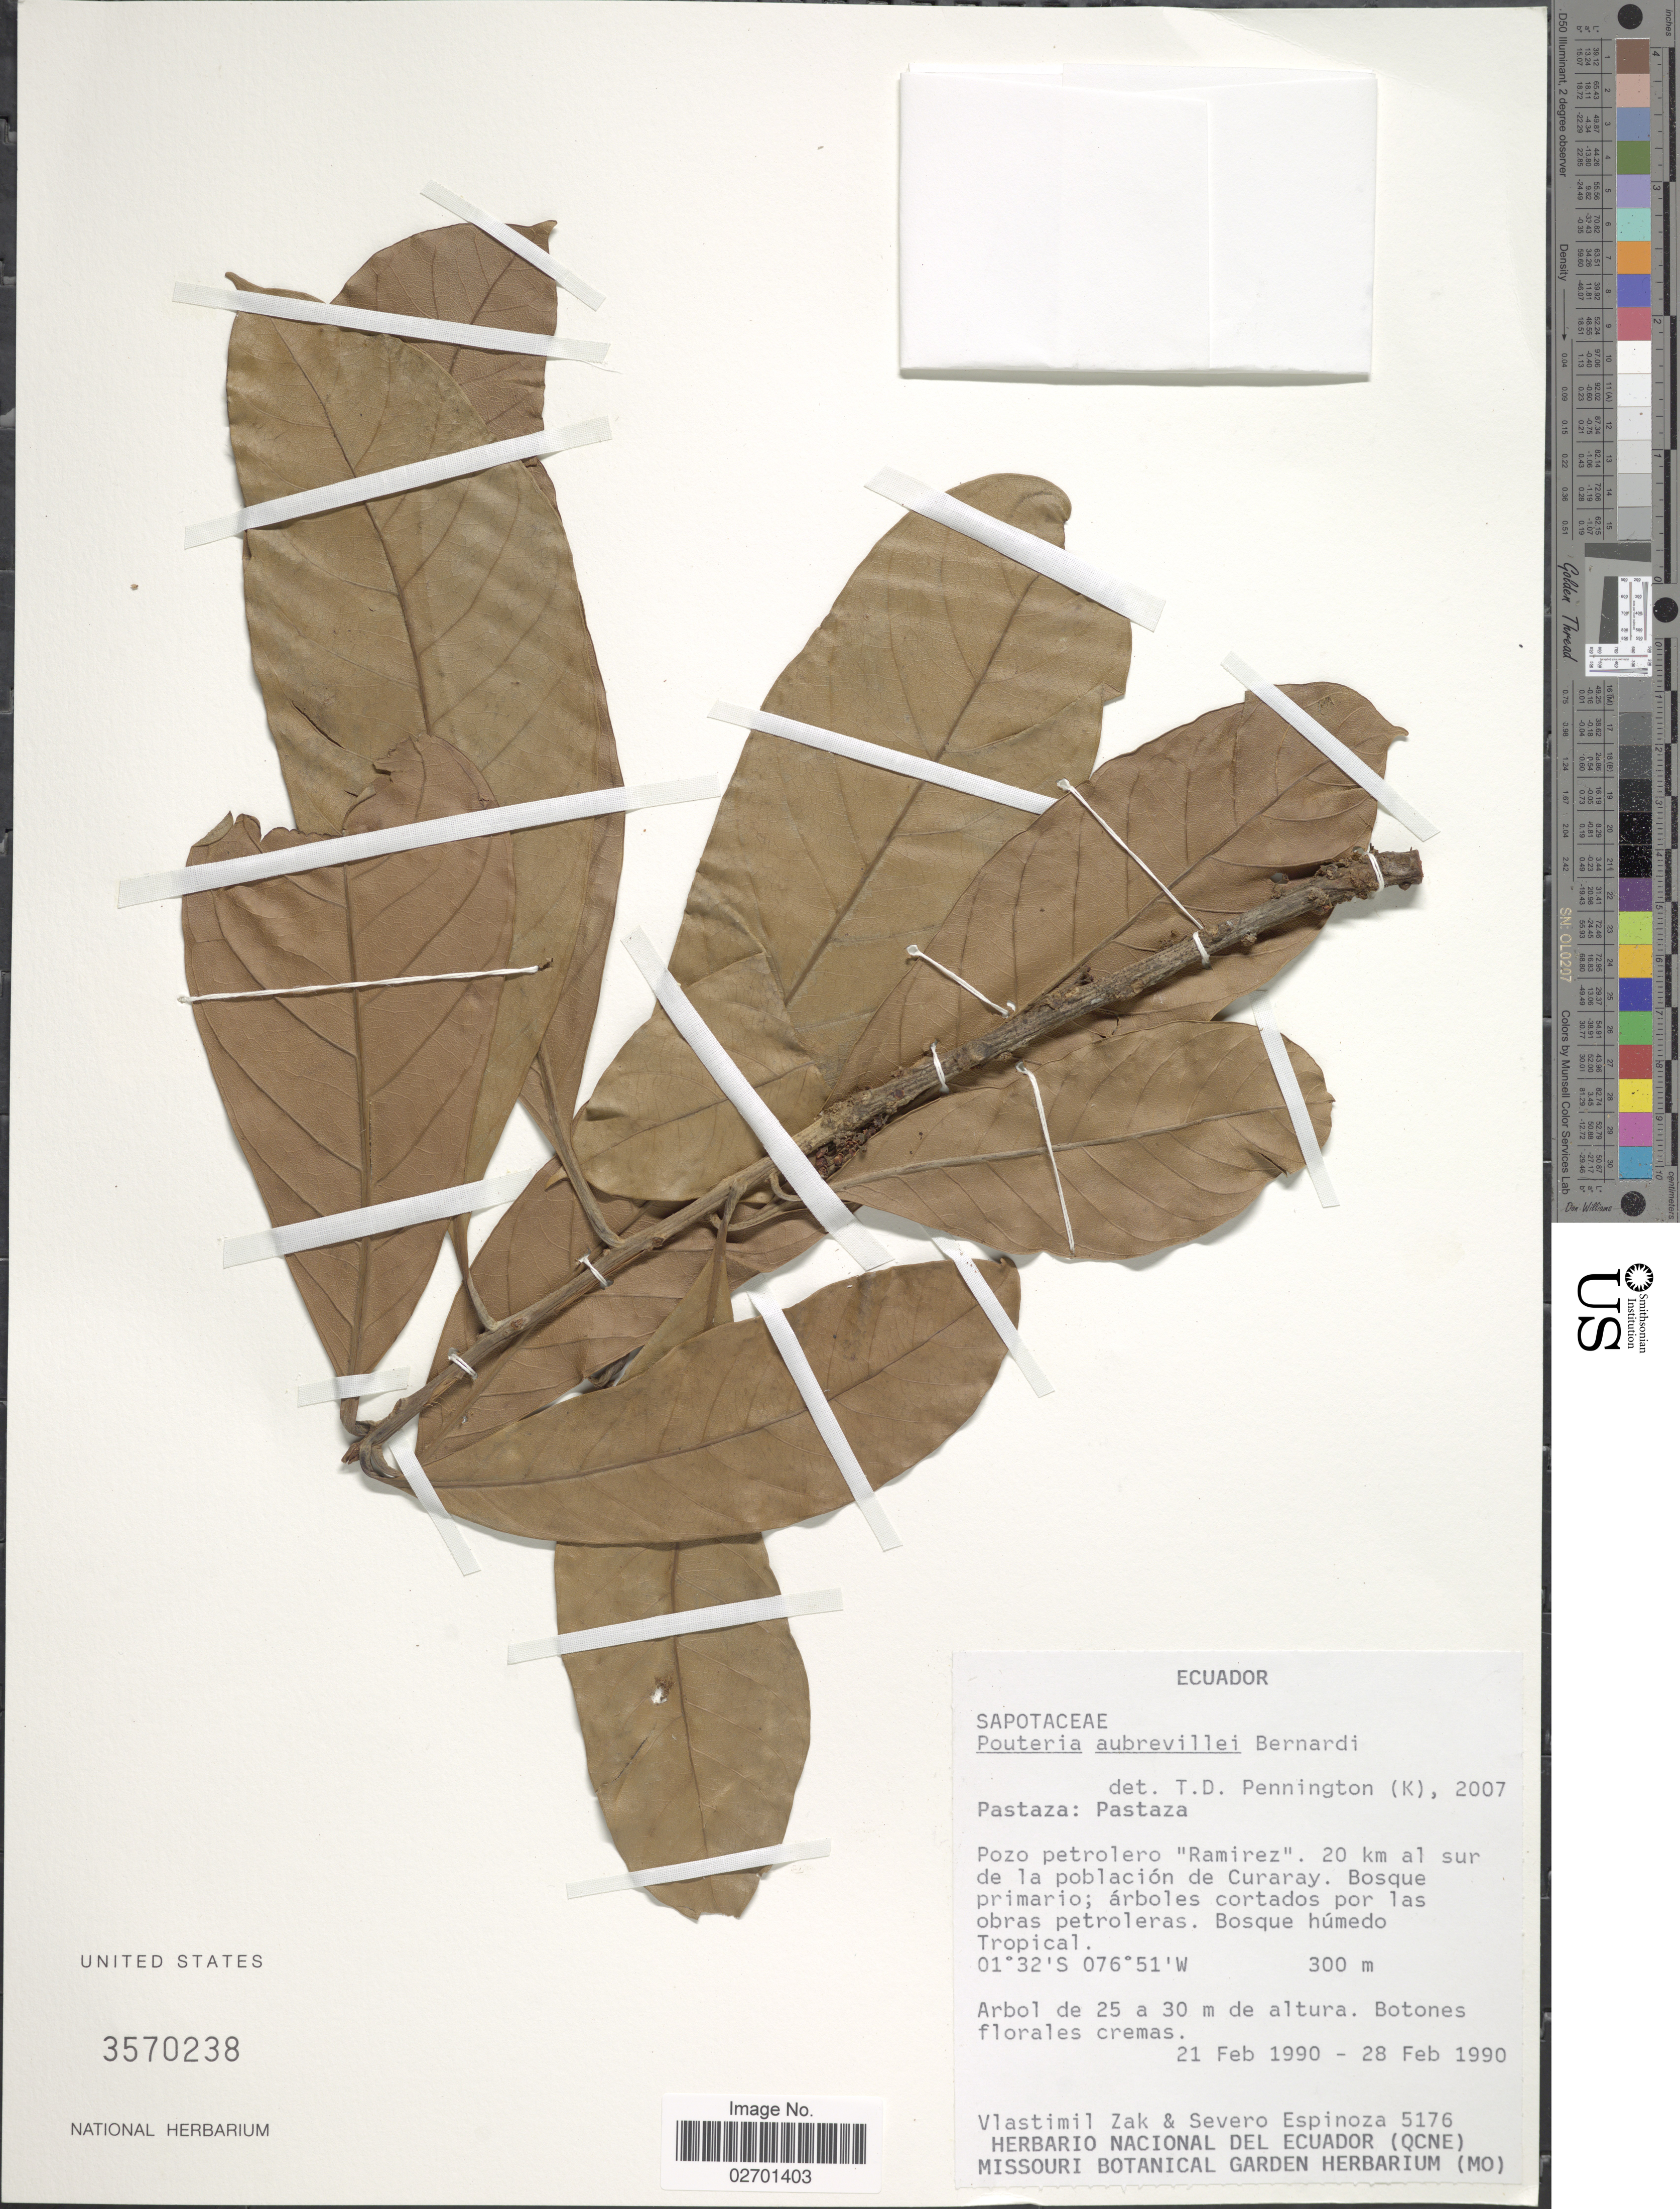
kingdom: Plantae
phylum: Tracheophyta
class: Magnoliopsida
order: Ericales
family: Sapotaceae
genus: Pouteria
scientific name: Pouteria aubrevillei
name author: Bernardi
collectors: V. Zak & S. Espinoza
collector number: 5176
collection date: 1990-02-21/1990-02-28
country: Ecuador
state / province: Pastaza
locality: Pastaza, Pozo petrolero "Ramirez", 20 km al sur de la poblacion de Curaray.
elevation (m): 300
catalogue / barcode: US 3570238